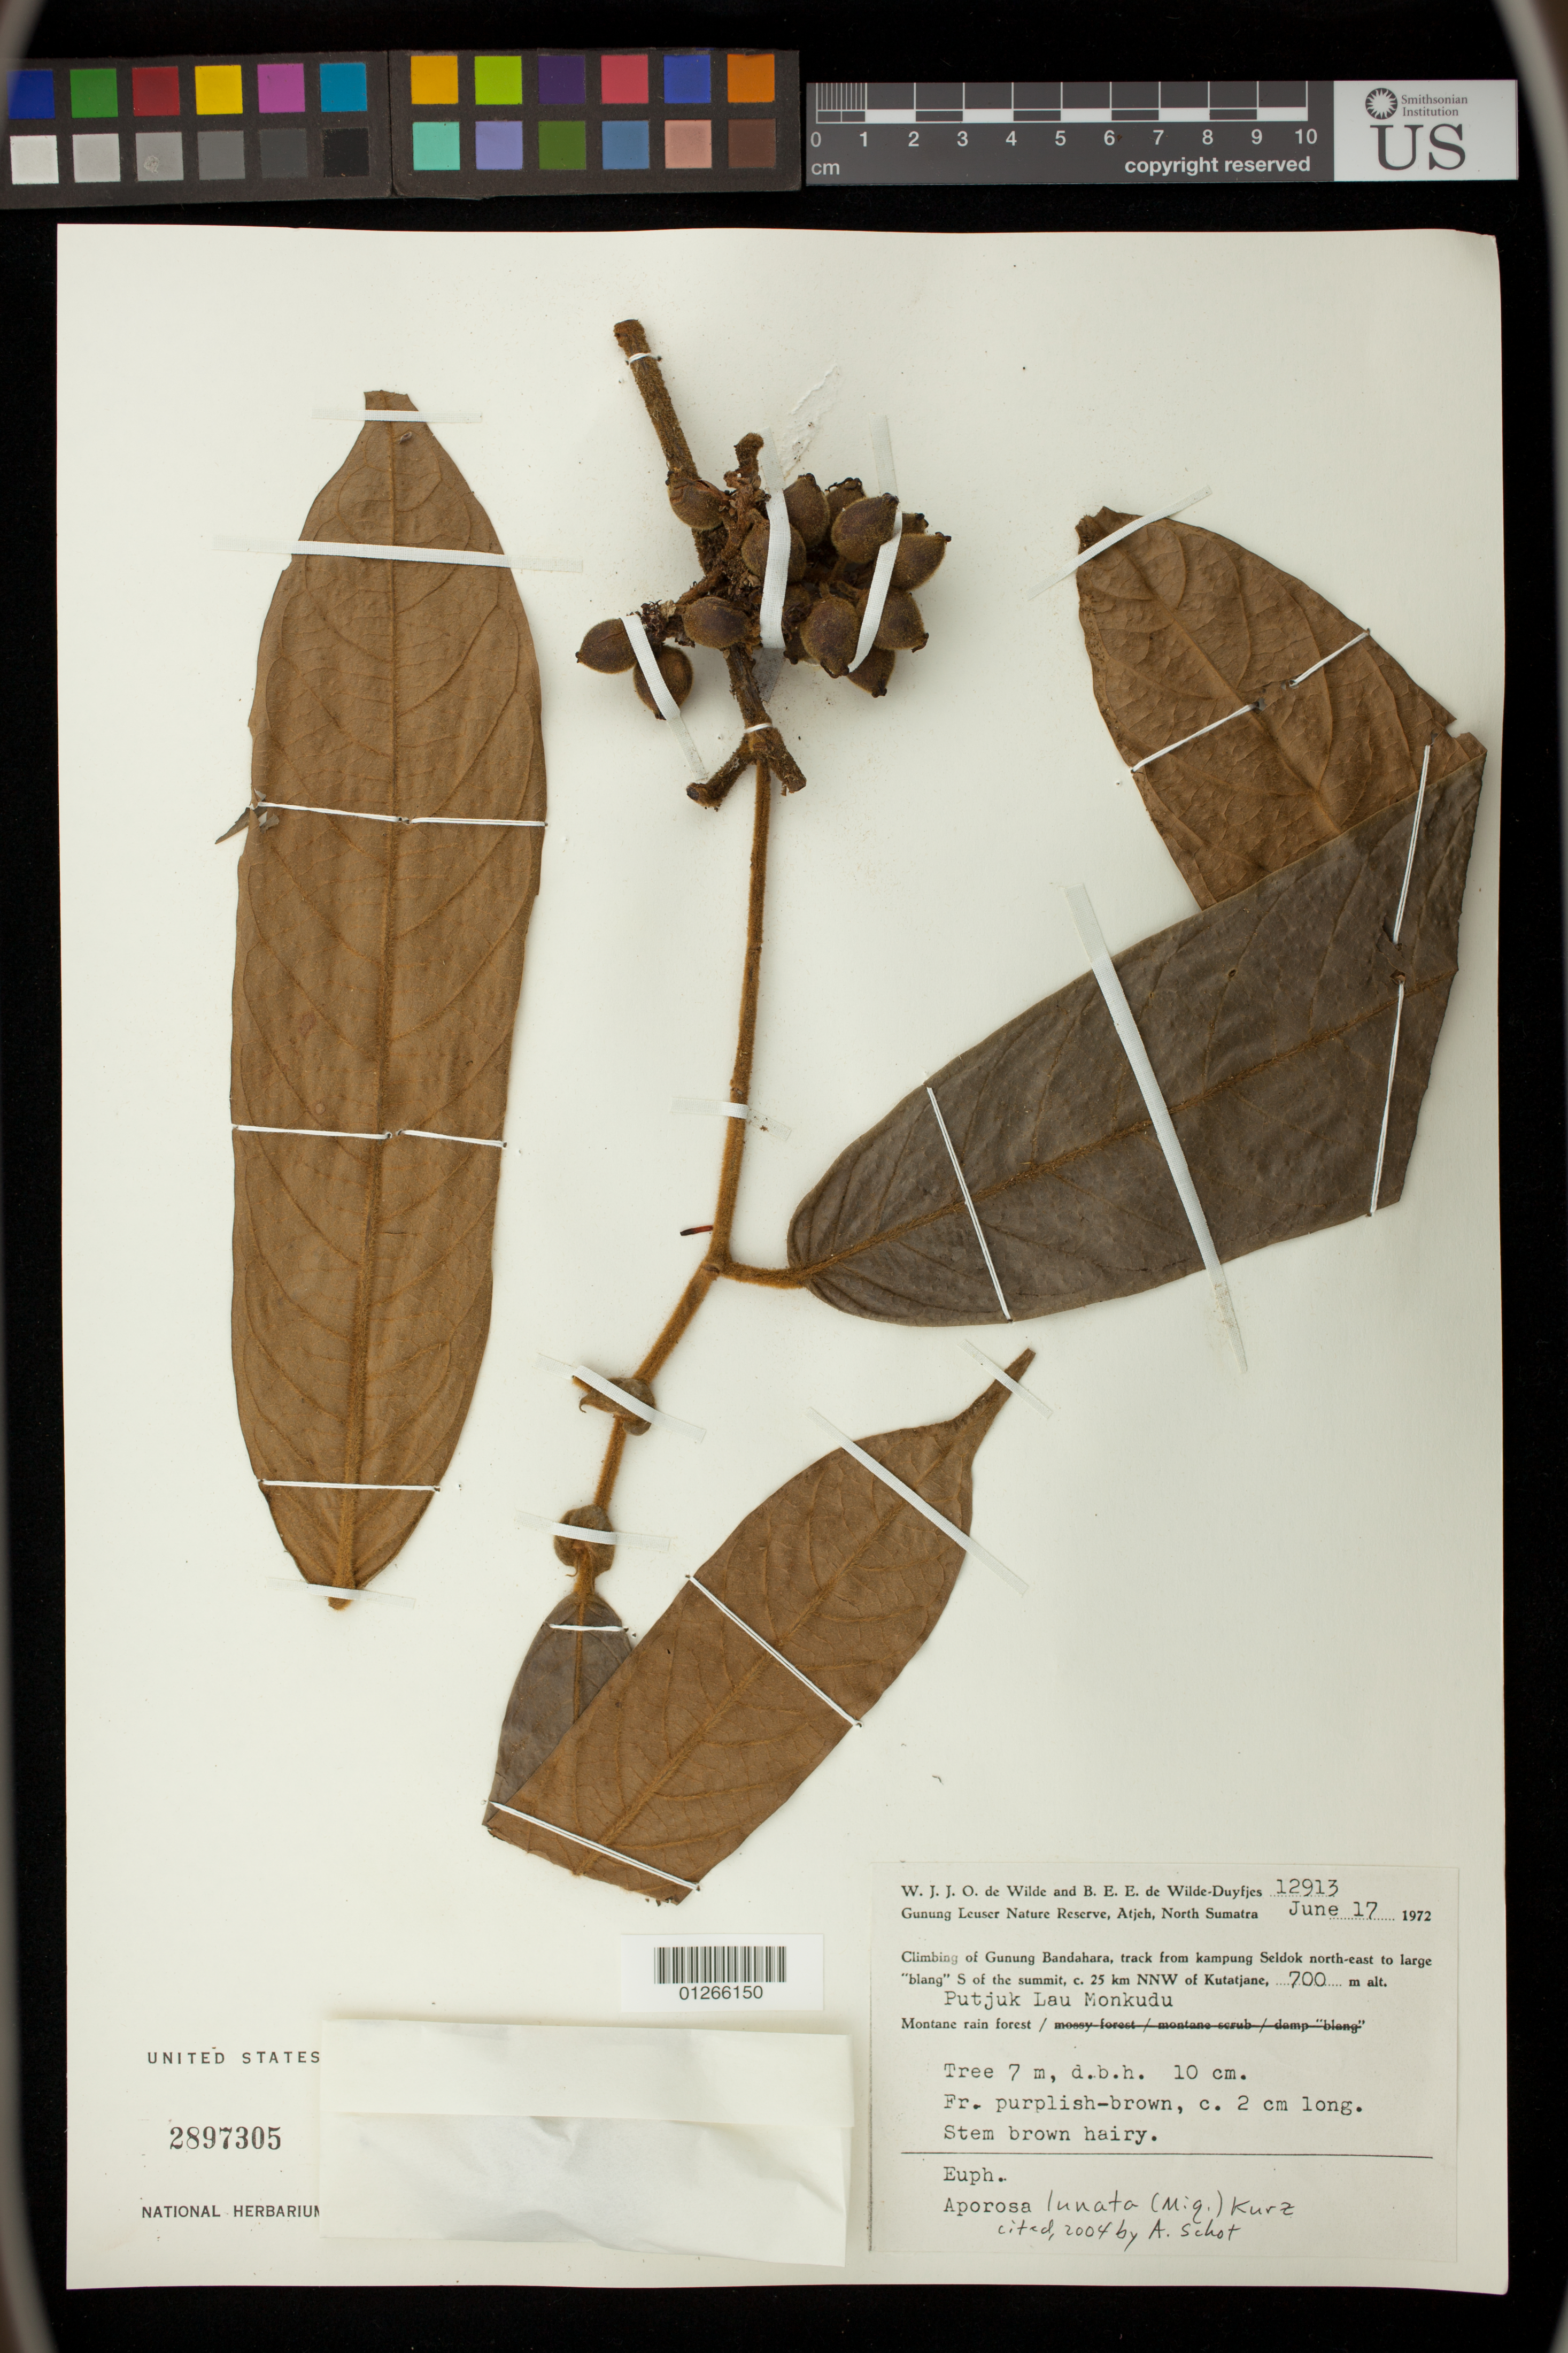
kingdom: Plantae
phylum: Tracheophyta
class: Magnoliopsida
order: Malpighiales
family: Phyllanthaceae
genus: Aporosa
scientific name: Aporosa lunata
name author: (Miq.) Kurz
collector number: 12913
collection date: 1972-06-17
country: Indonesia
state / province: Sumatra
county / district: Sumatera Utara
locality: Gunung Leuser Nature Reserve, Atjeh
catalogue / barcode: US 2897305